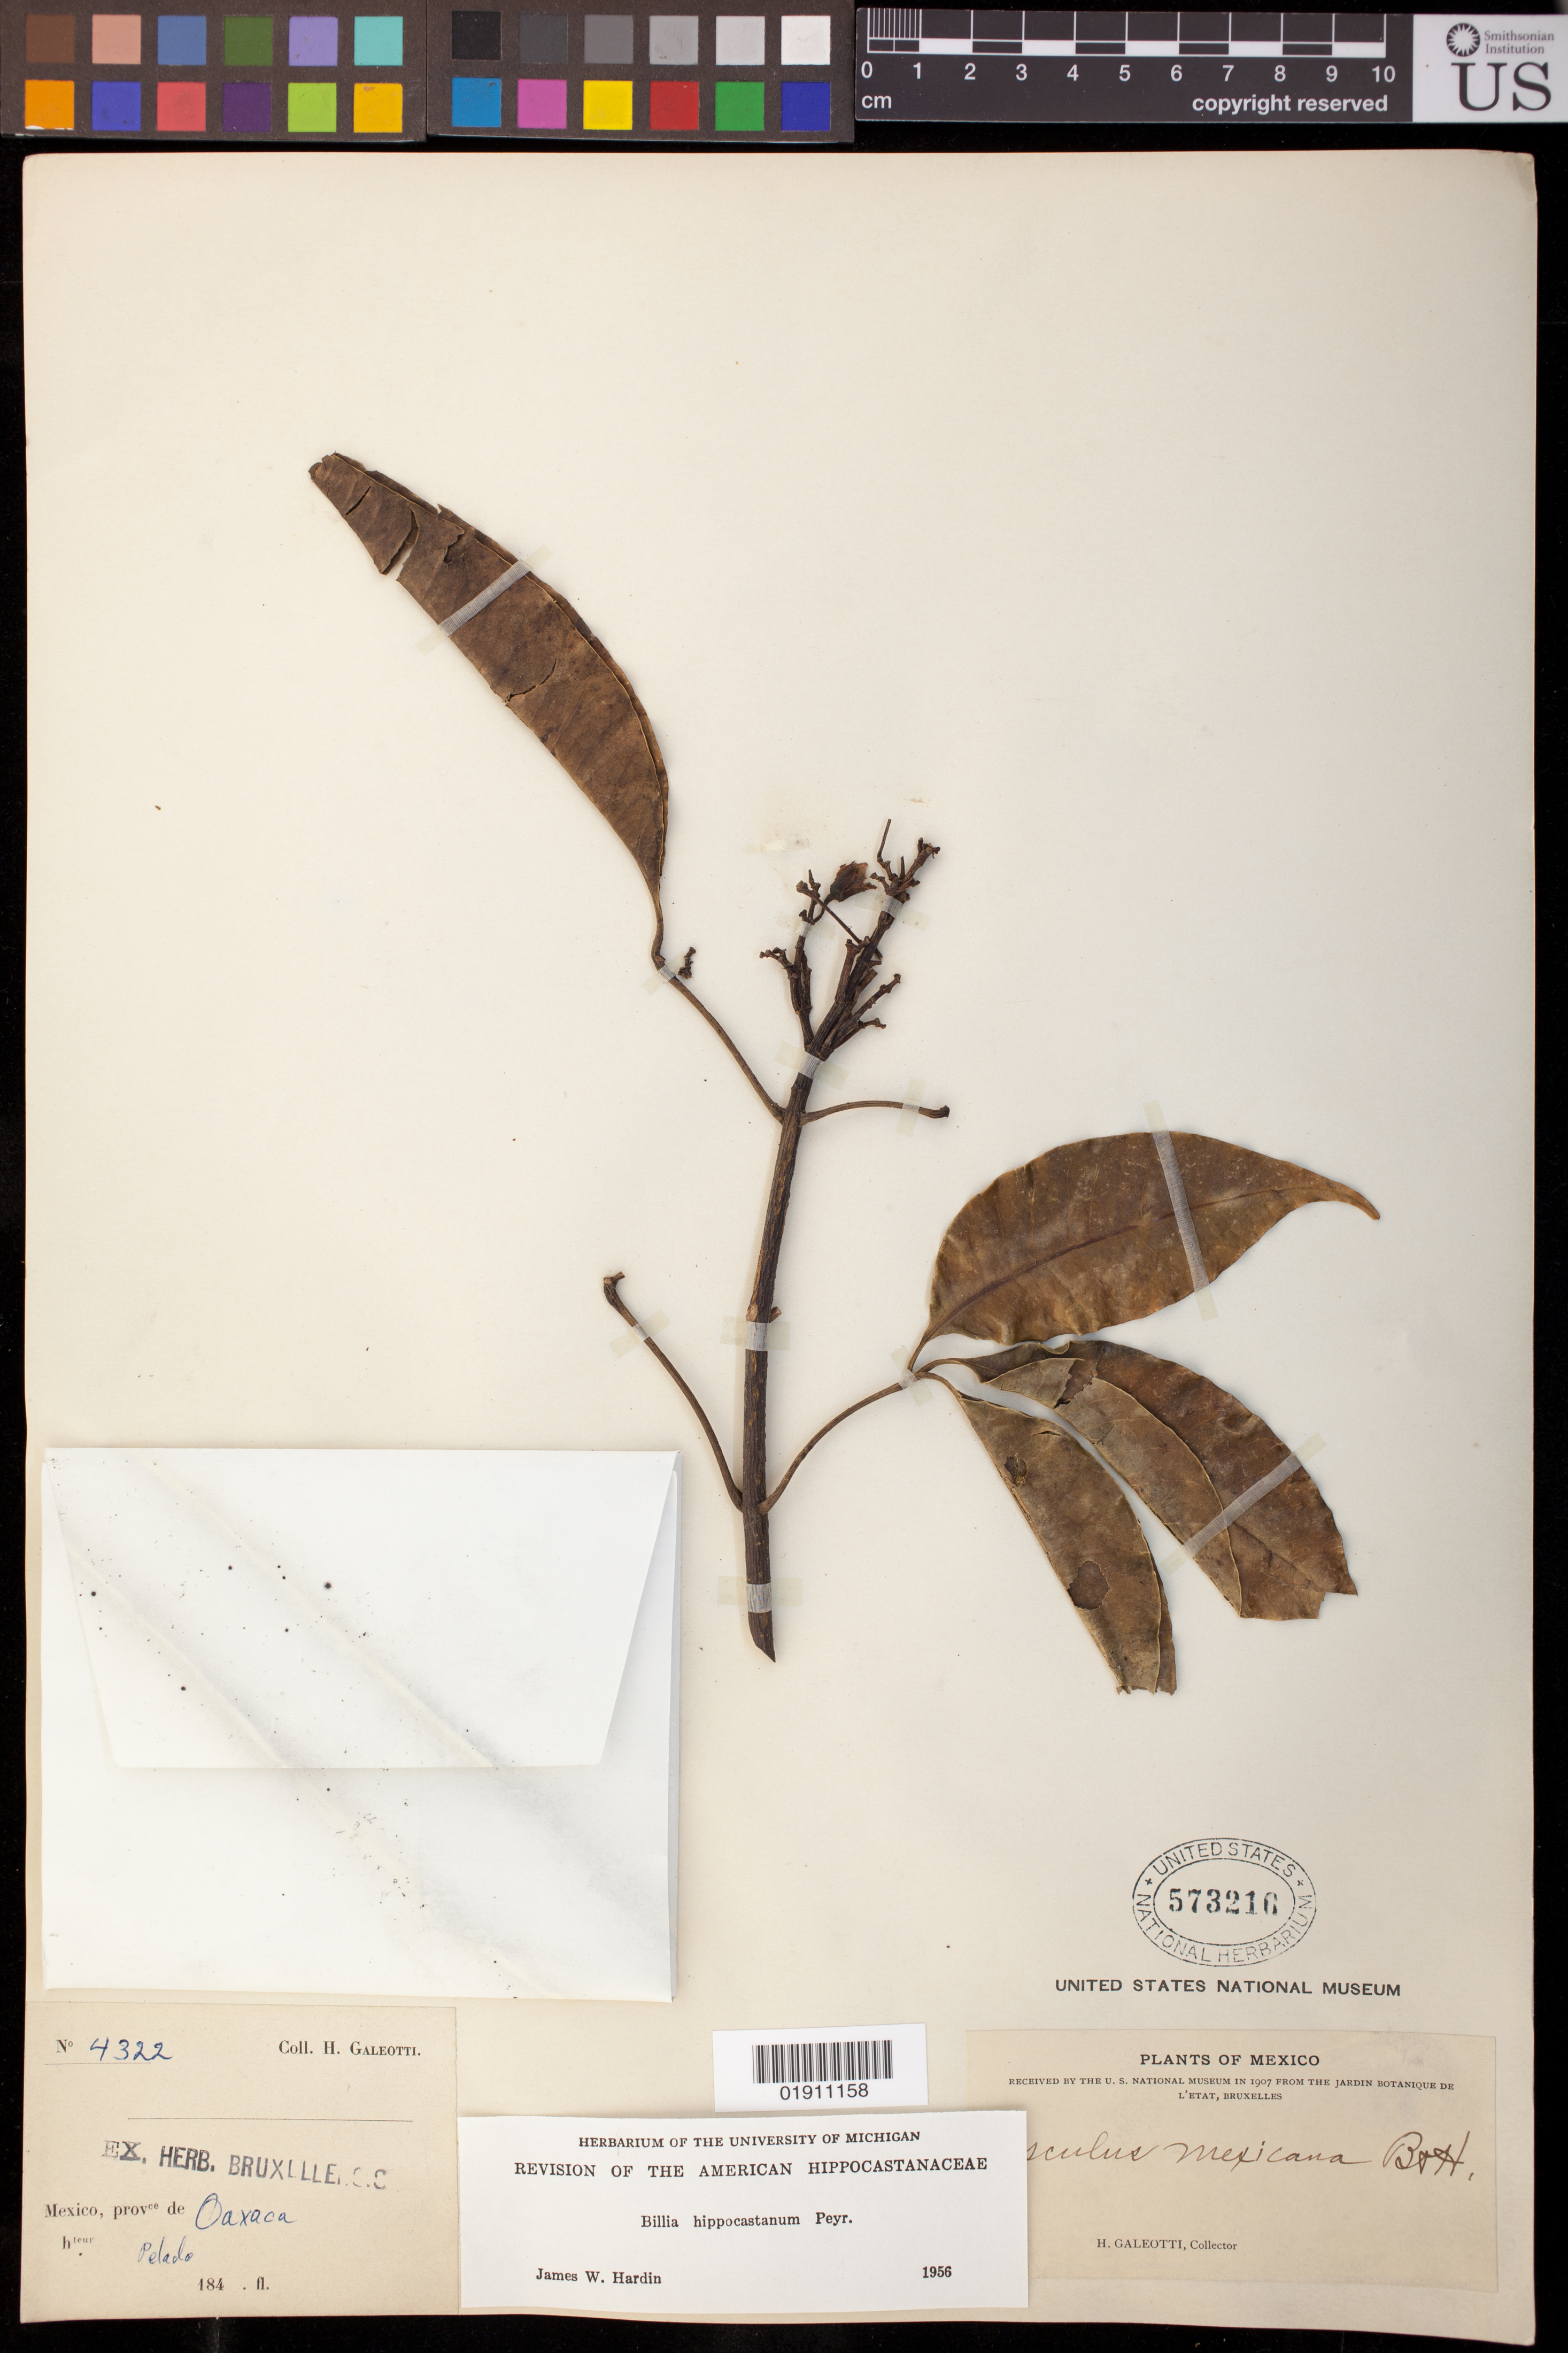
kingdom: Plantae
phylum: Tracheophyta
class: Magnoliopsida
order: Sapindales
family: Sapindaceae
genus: Billia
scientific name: Billia hippocastanum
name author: Peyr.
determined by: Hardin, J. W.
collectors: H. G. Galeotti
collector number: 4322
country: Mexico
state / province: Oaxaca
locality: Pelado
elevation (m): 56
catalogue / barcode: US 573216